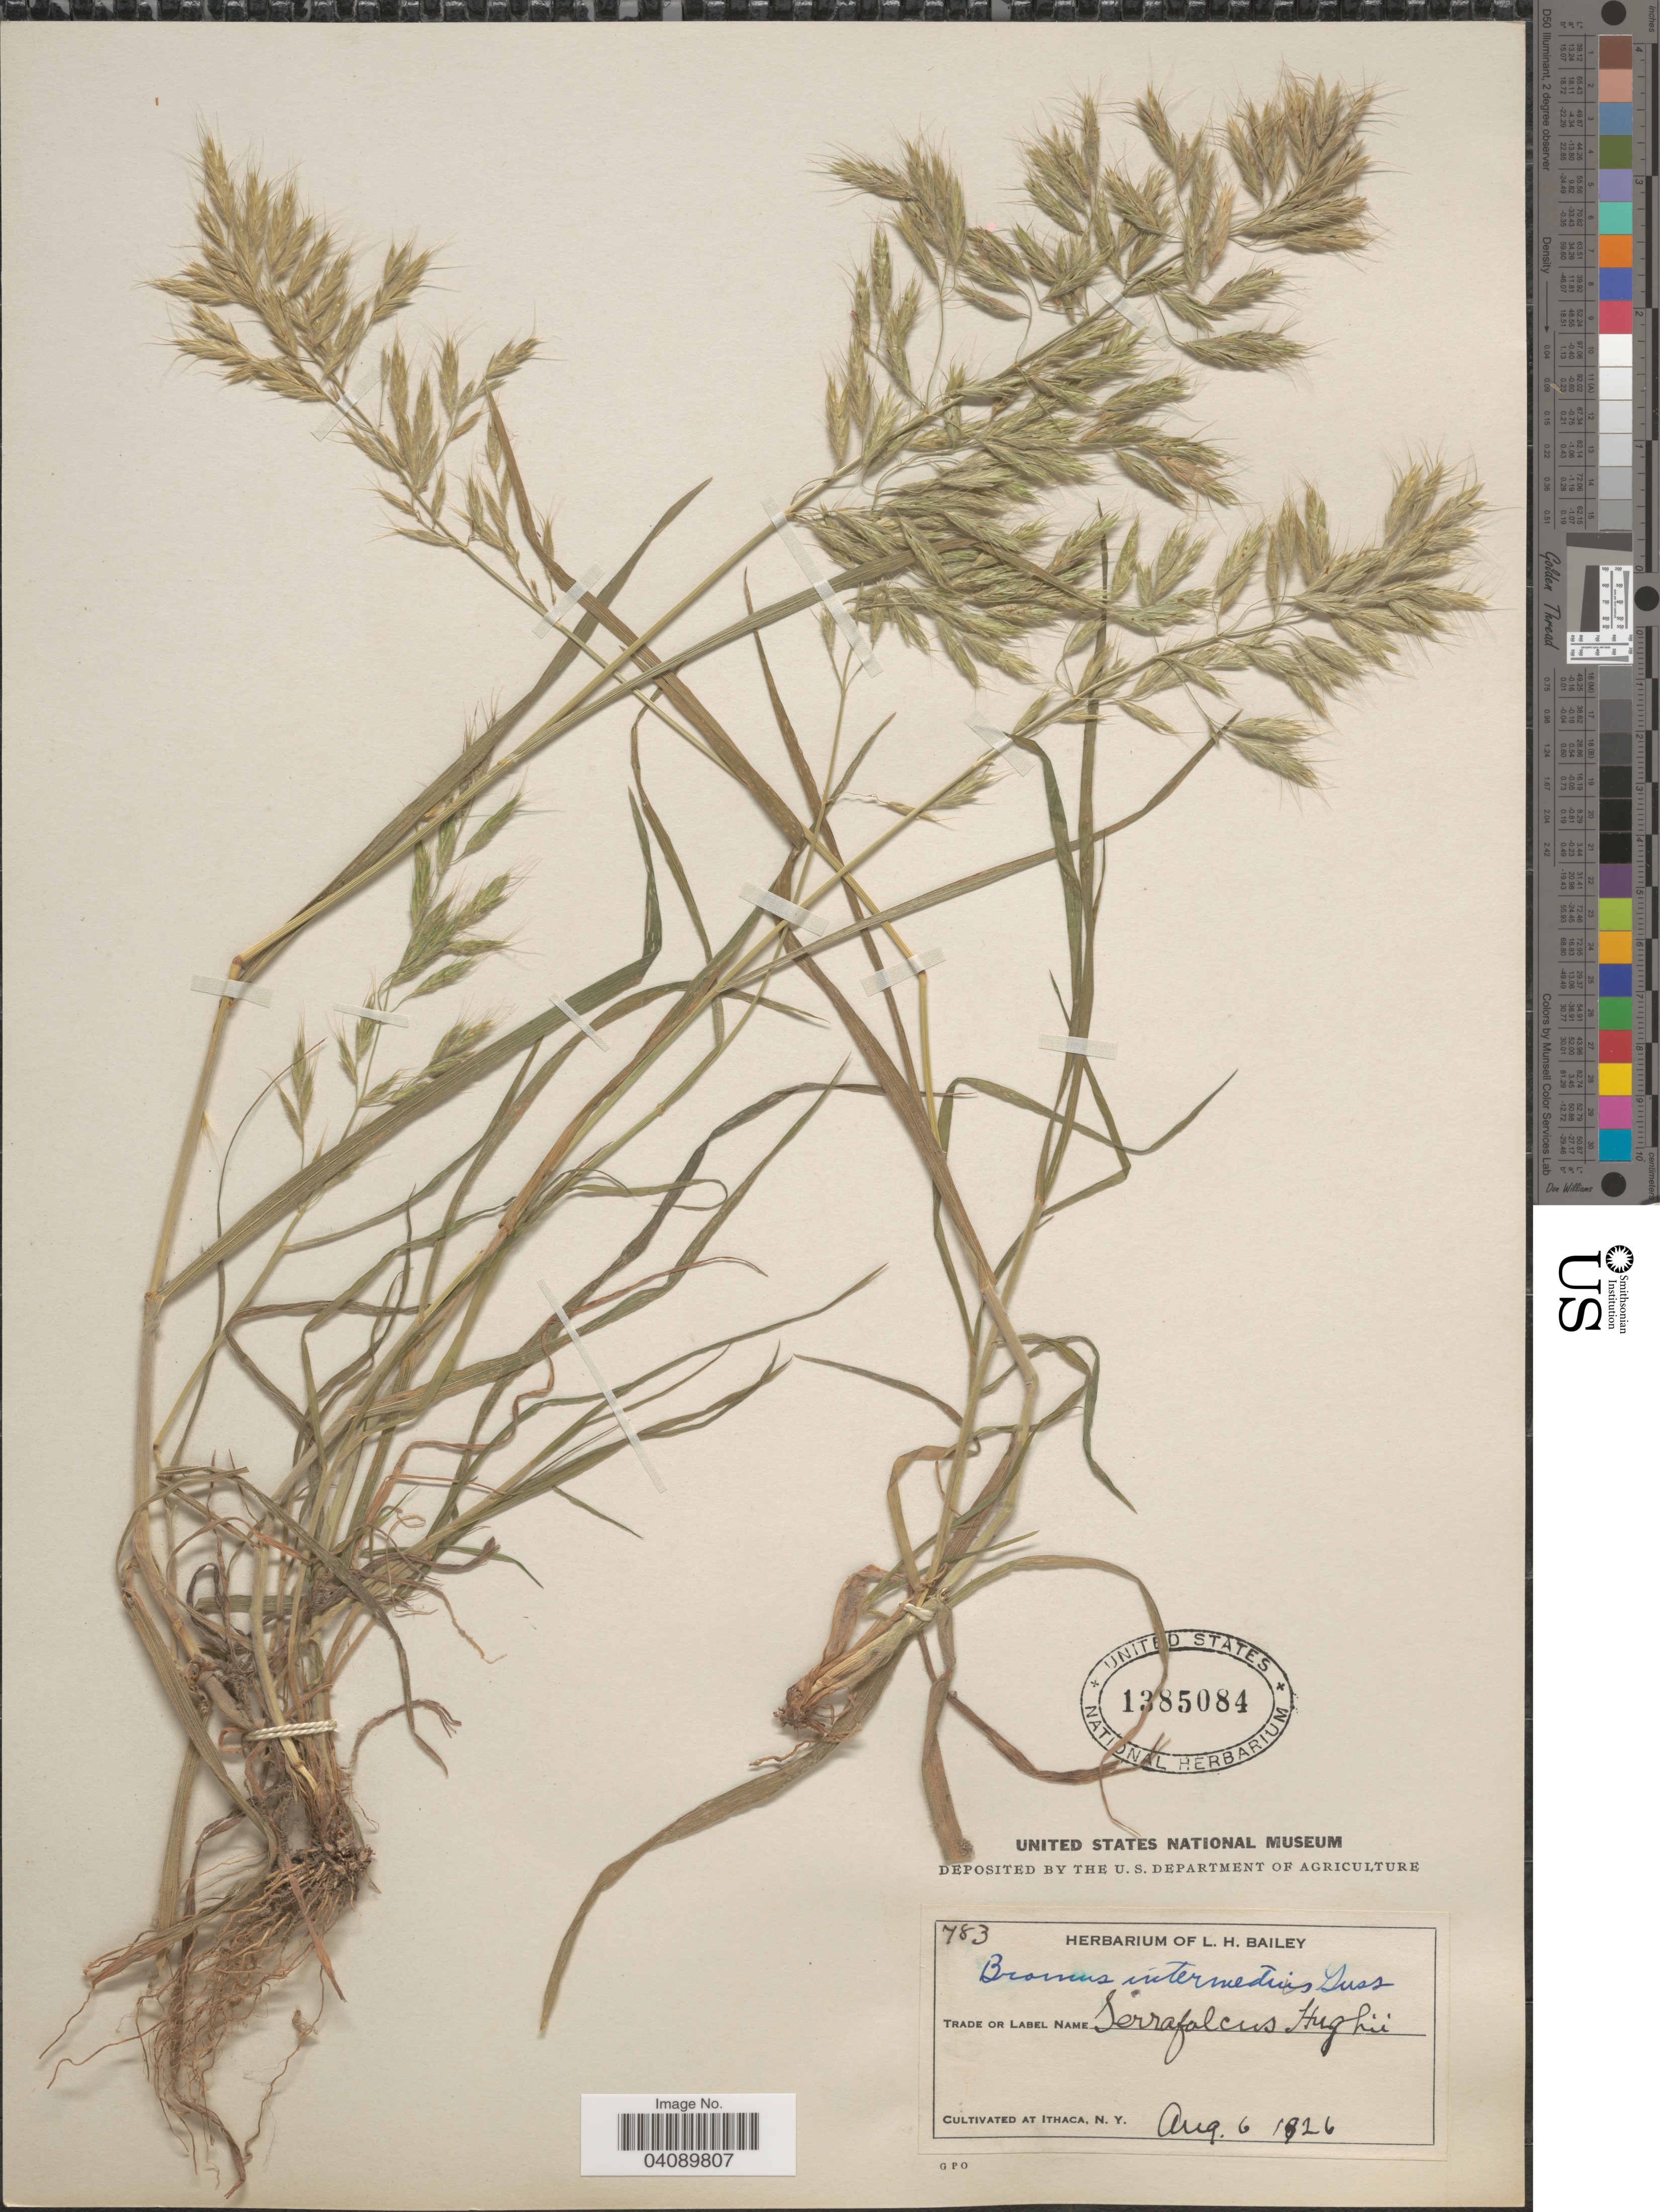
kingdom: Plantae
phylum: Tracheophyta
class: Liliopsida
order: Poales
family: Poaceae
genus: Bromus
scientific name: Bromus intermedius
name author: Gussone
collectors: ex Herb. L.H. Bailey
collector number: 783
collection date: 1926-08-06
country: United States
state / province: New York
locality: Ithaca.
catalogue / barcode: US 1385084